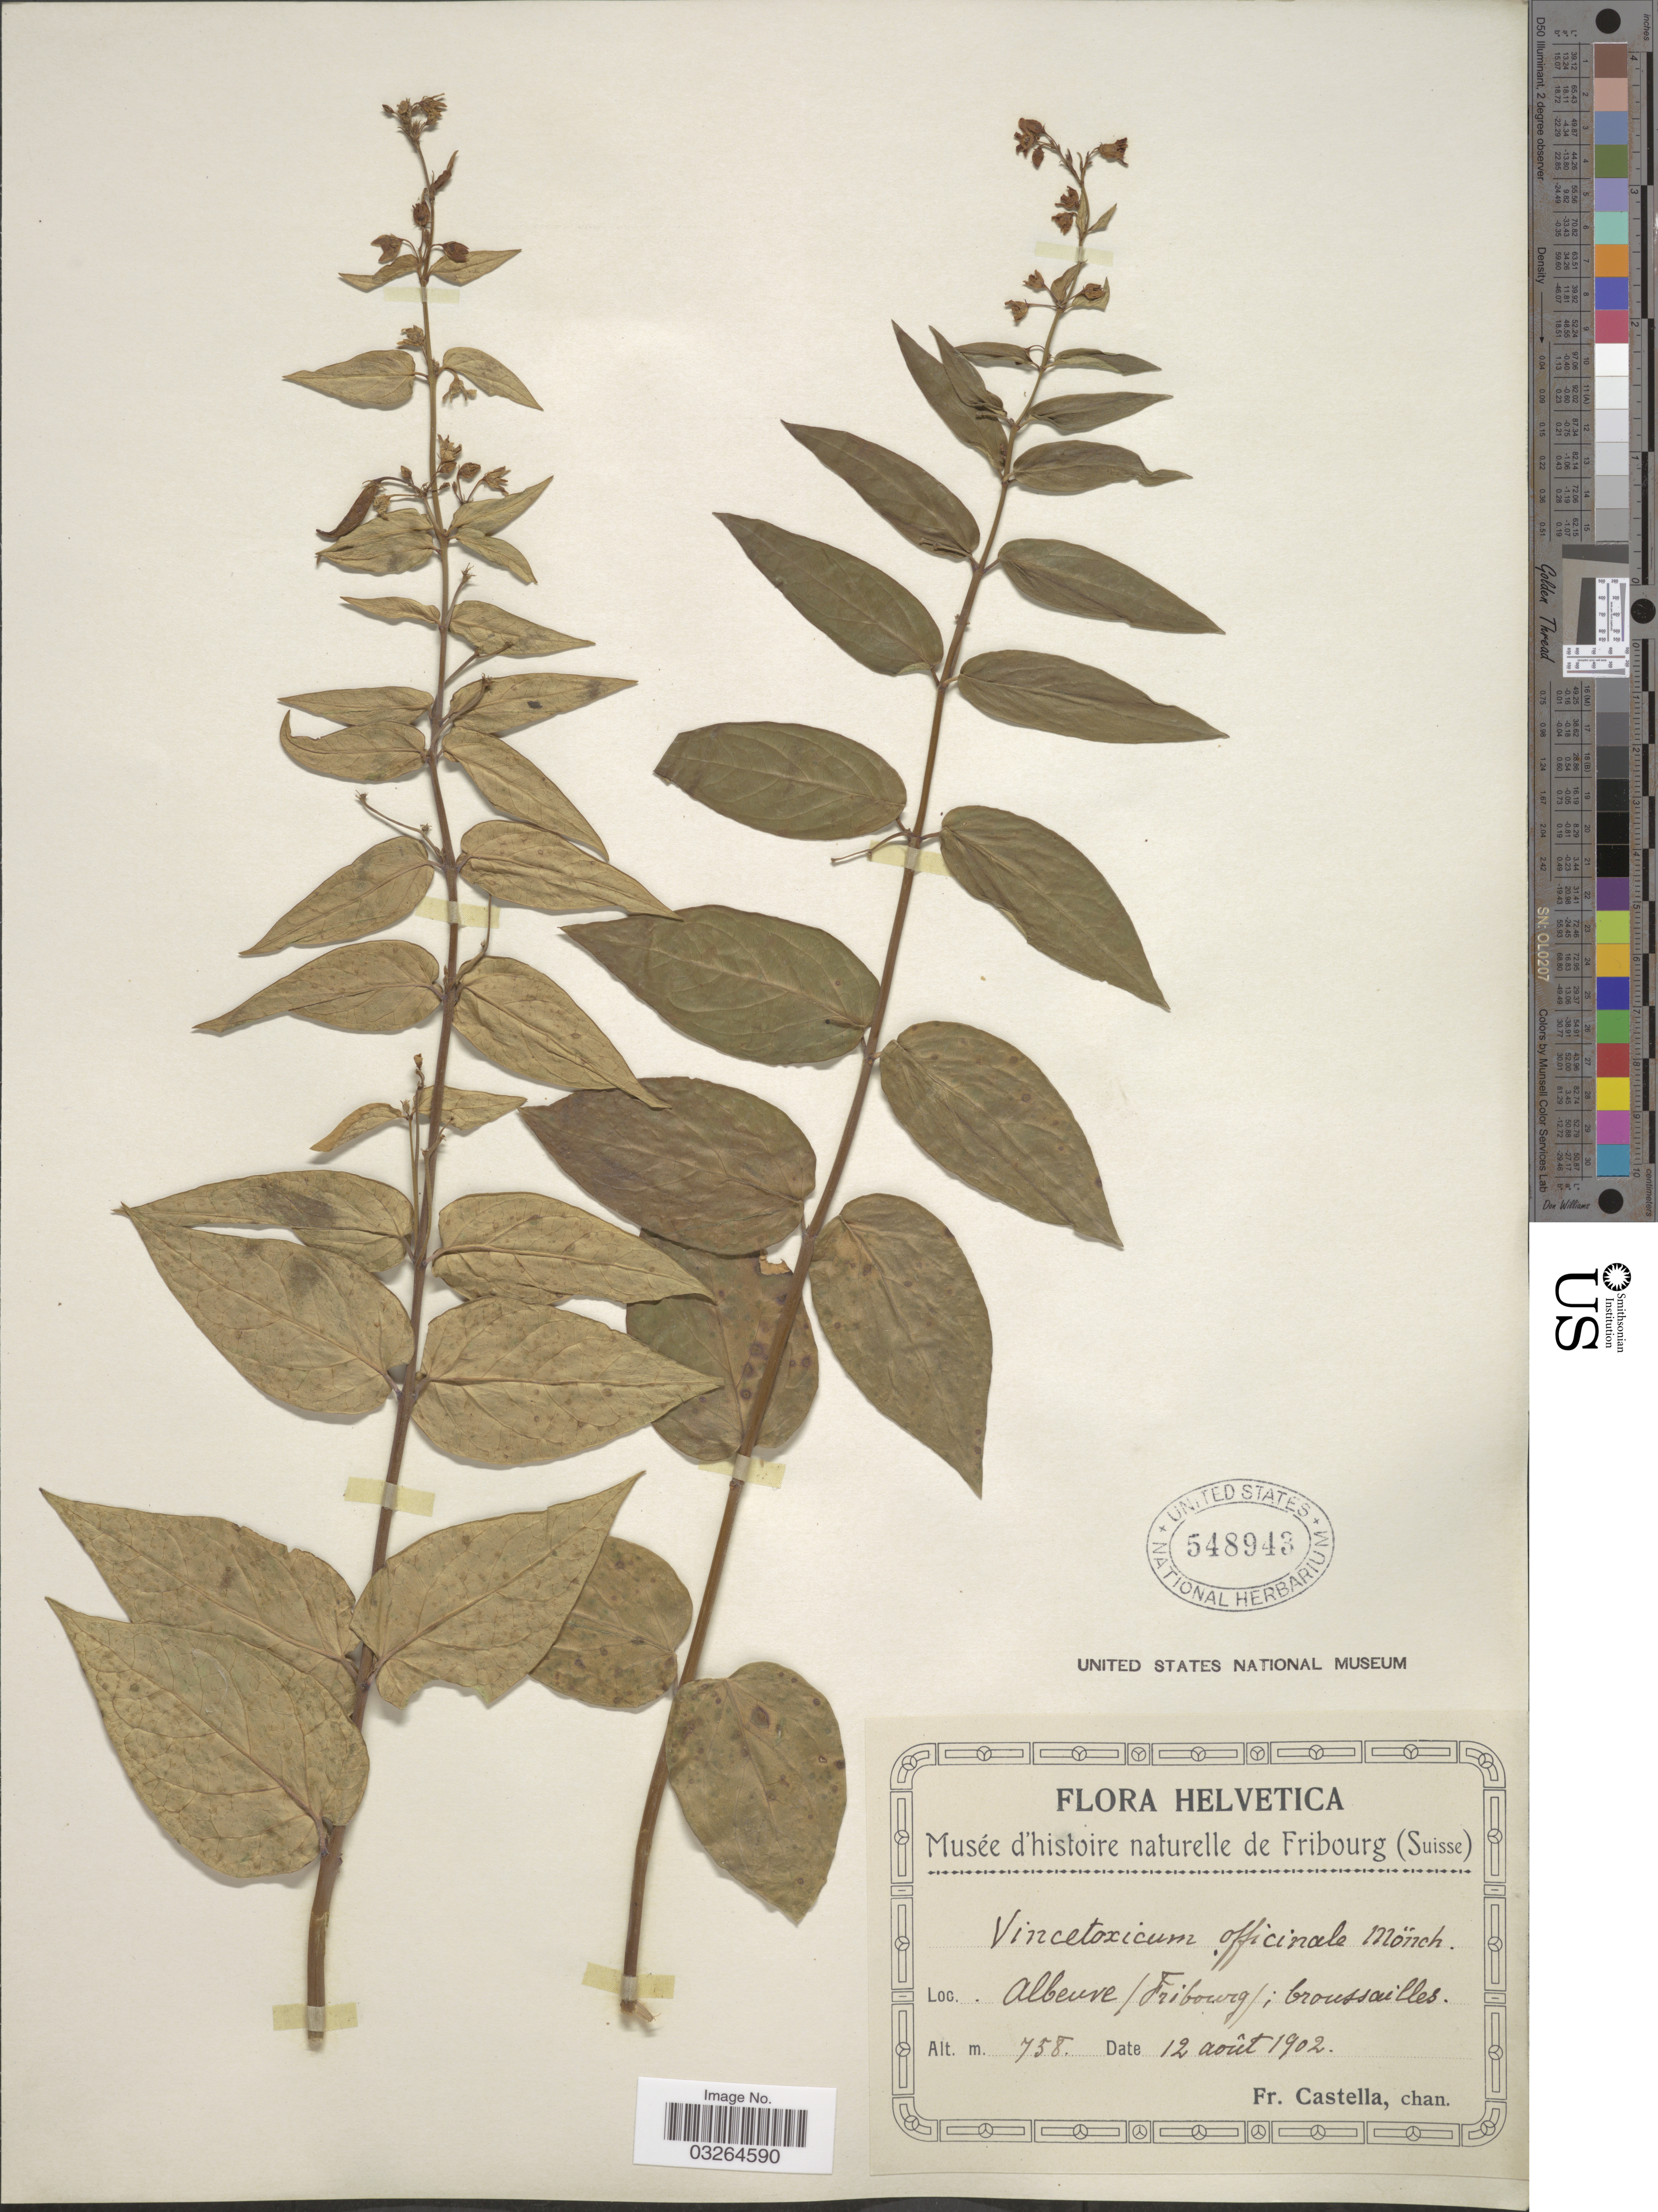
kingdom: Plantae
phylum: Tracheophyta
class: Magnoliopsida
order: Gentianales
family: Apocynaceae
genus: Cynanchum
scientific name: Cynanchum vincetoxicum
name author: Pers.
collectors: Fr. Castella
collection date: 1902-08-12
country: Switzerland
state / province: Fribourg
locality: Albeuve / Fribourg / ; broussailles.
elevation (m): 758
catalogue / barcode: US 548943